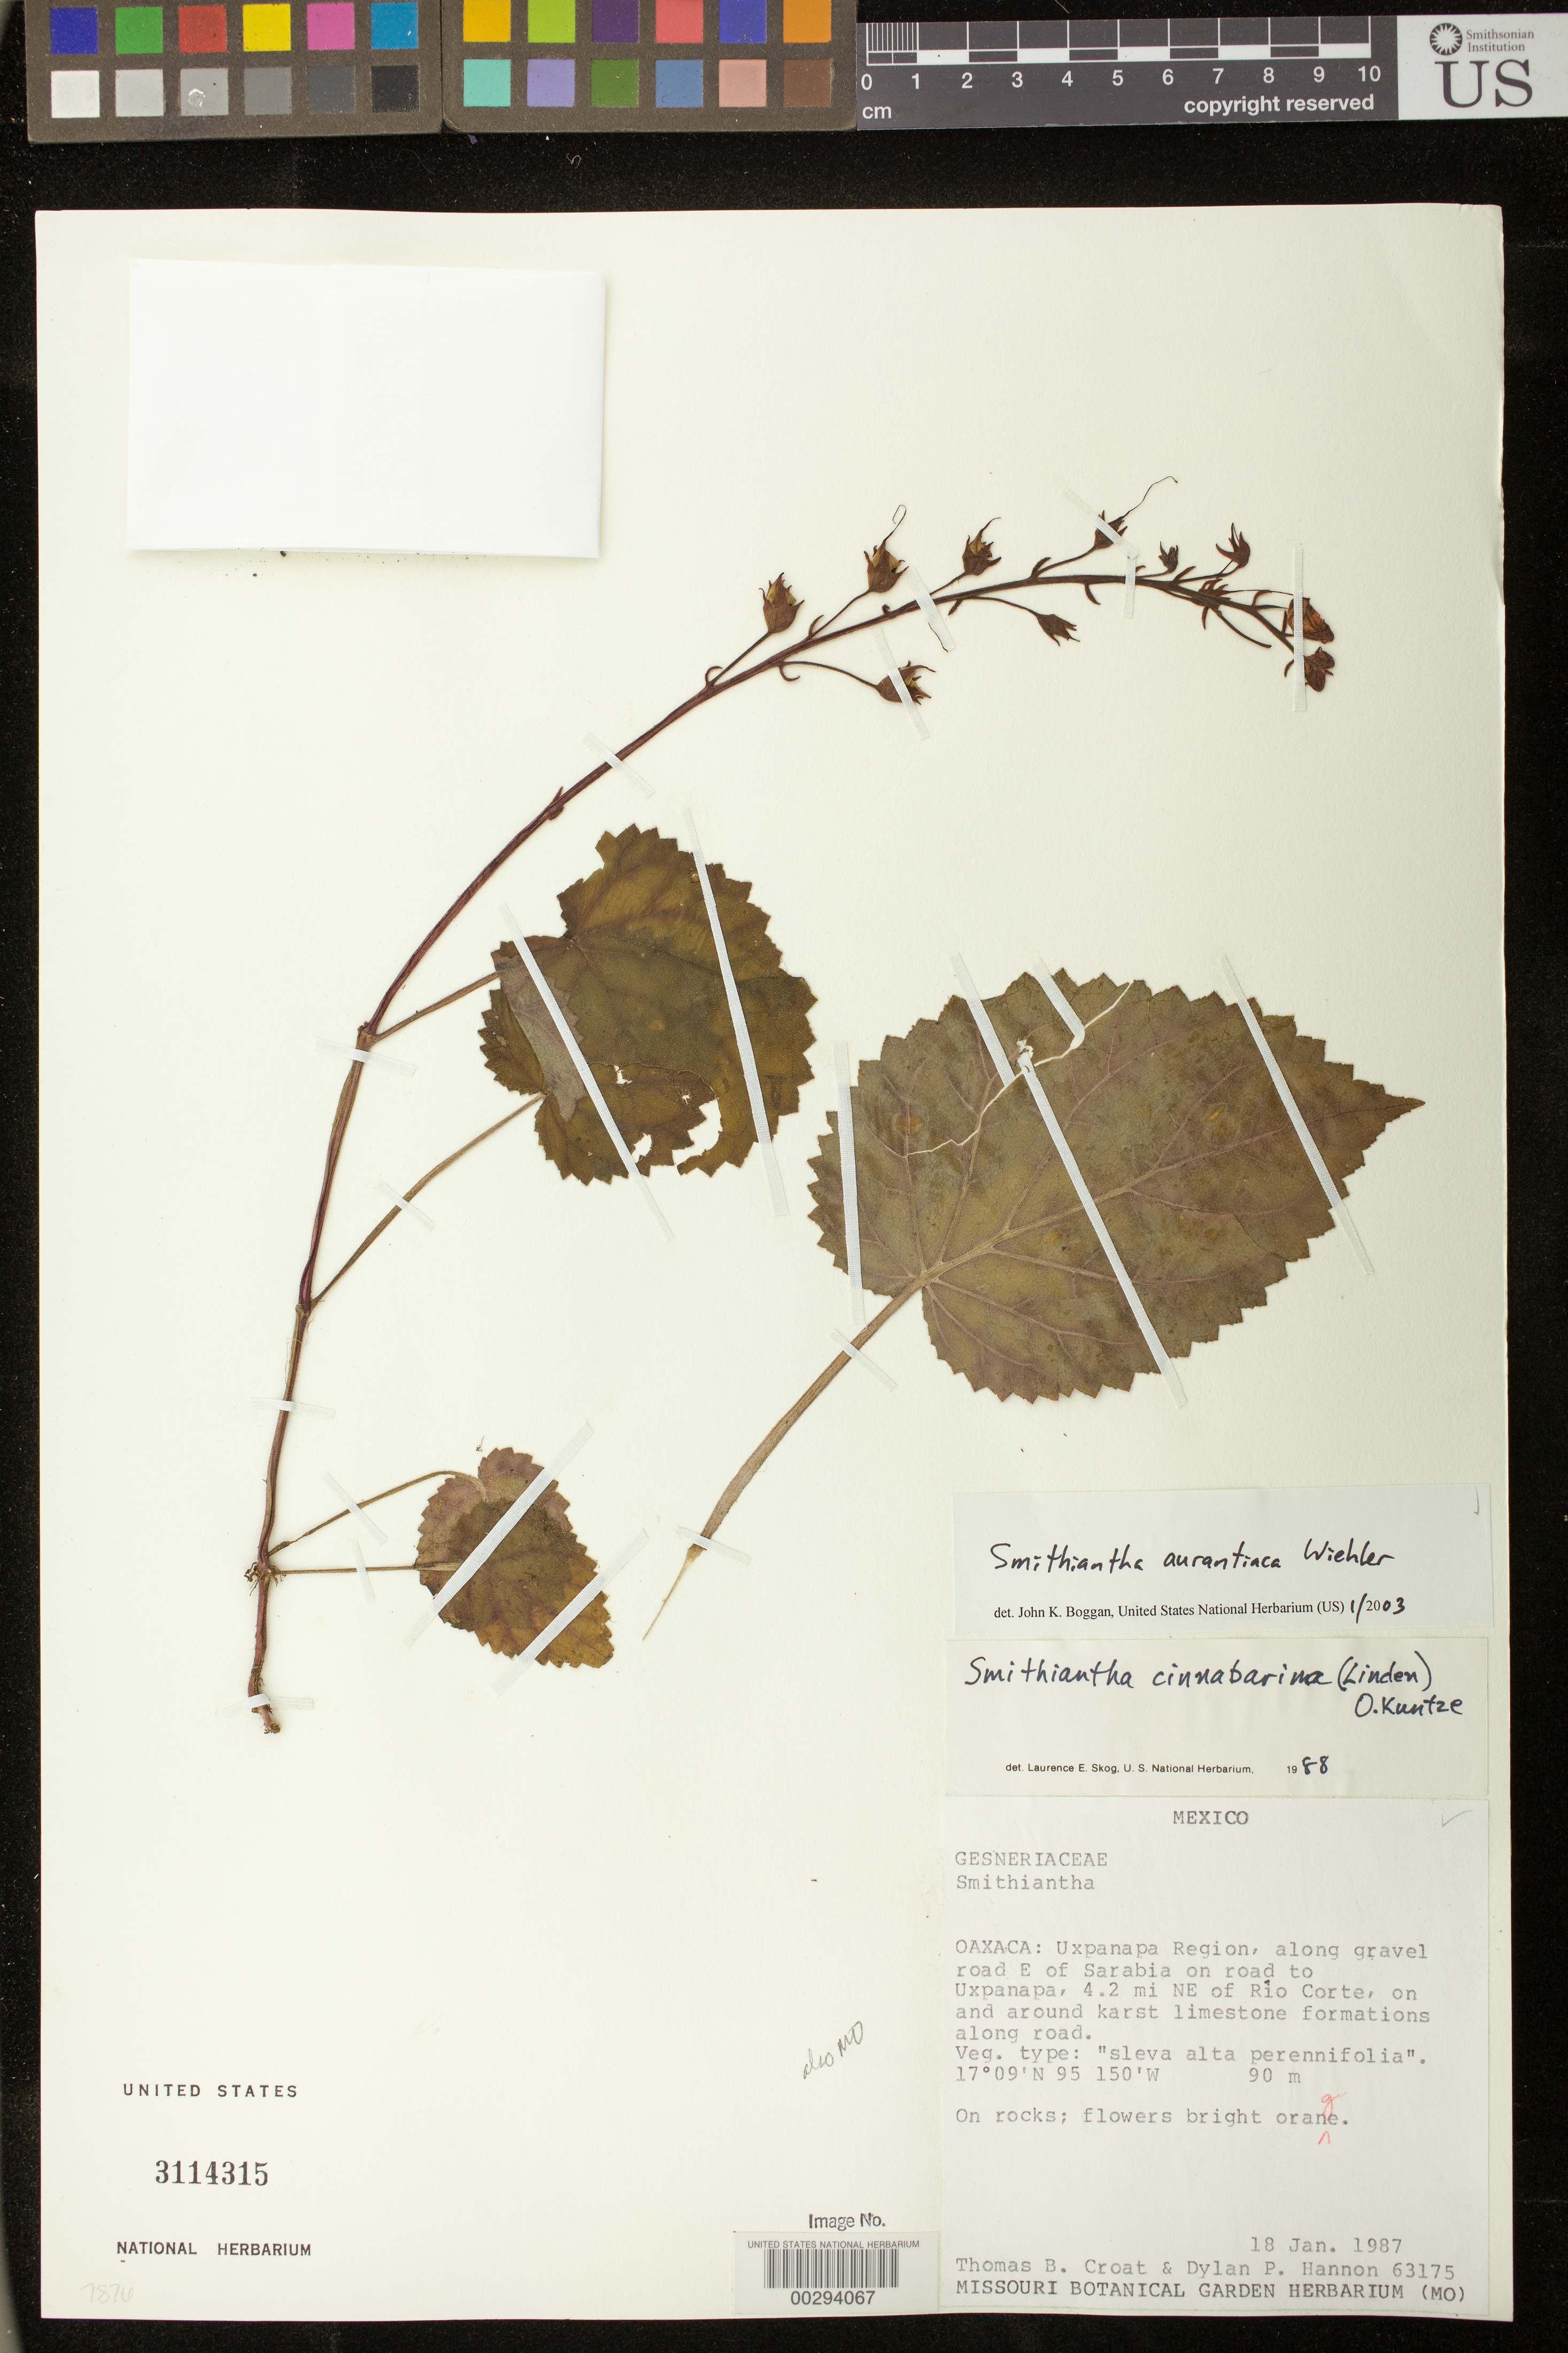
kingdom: Plantae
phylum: Tracheophyta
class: Magnoliopsida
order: Lamiales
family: Gesneriaceae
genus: Smithiantha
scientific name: Smithiantha aurantiaca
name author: Wiehler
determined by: Boggan, J. K., (US), NMNH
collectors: T. B. Croat & D. Hannon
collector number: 63175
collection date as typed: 18 Jan 1987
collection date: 1987-01-18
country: Mexico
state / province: Oaxaca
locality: Uxpanapa region, along gravel road E of Sarabia on road to Uxpanapa, 4.2 mi NE of Rio Corte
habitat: On and around karst limestone formations along road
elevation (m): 90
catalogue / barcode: US 3114315